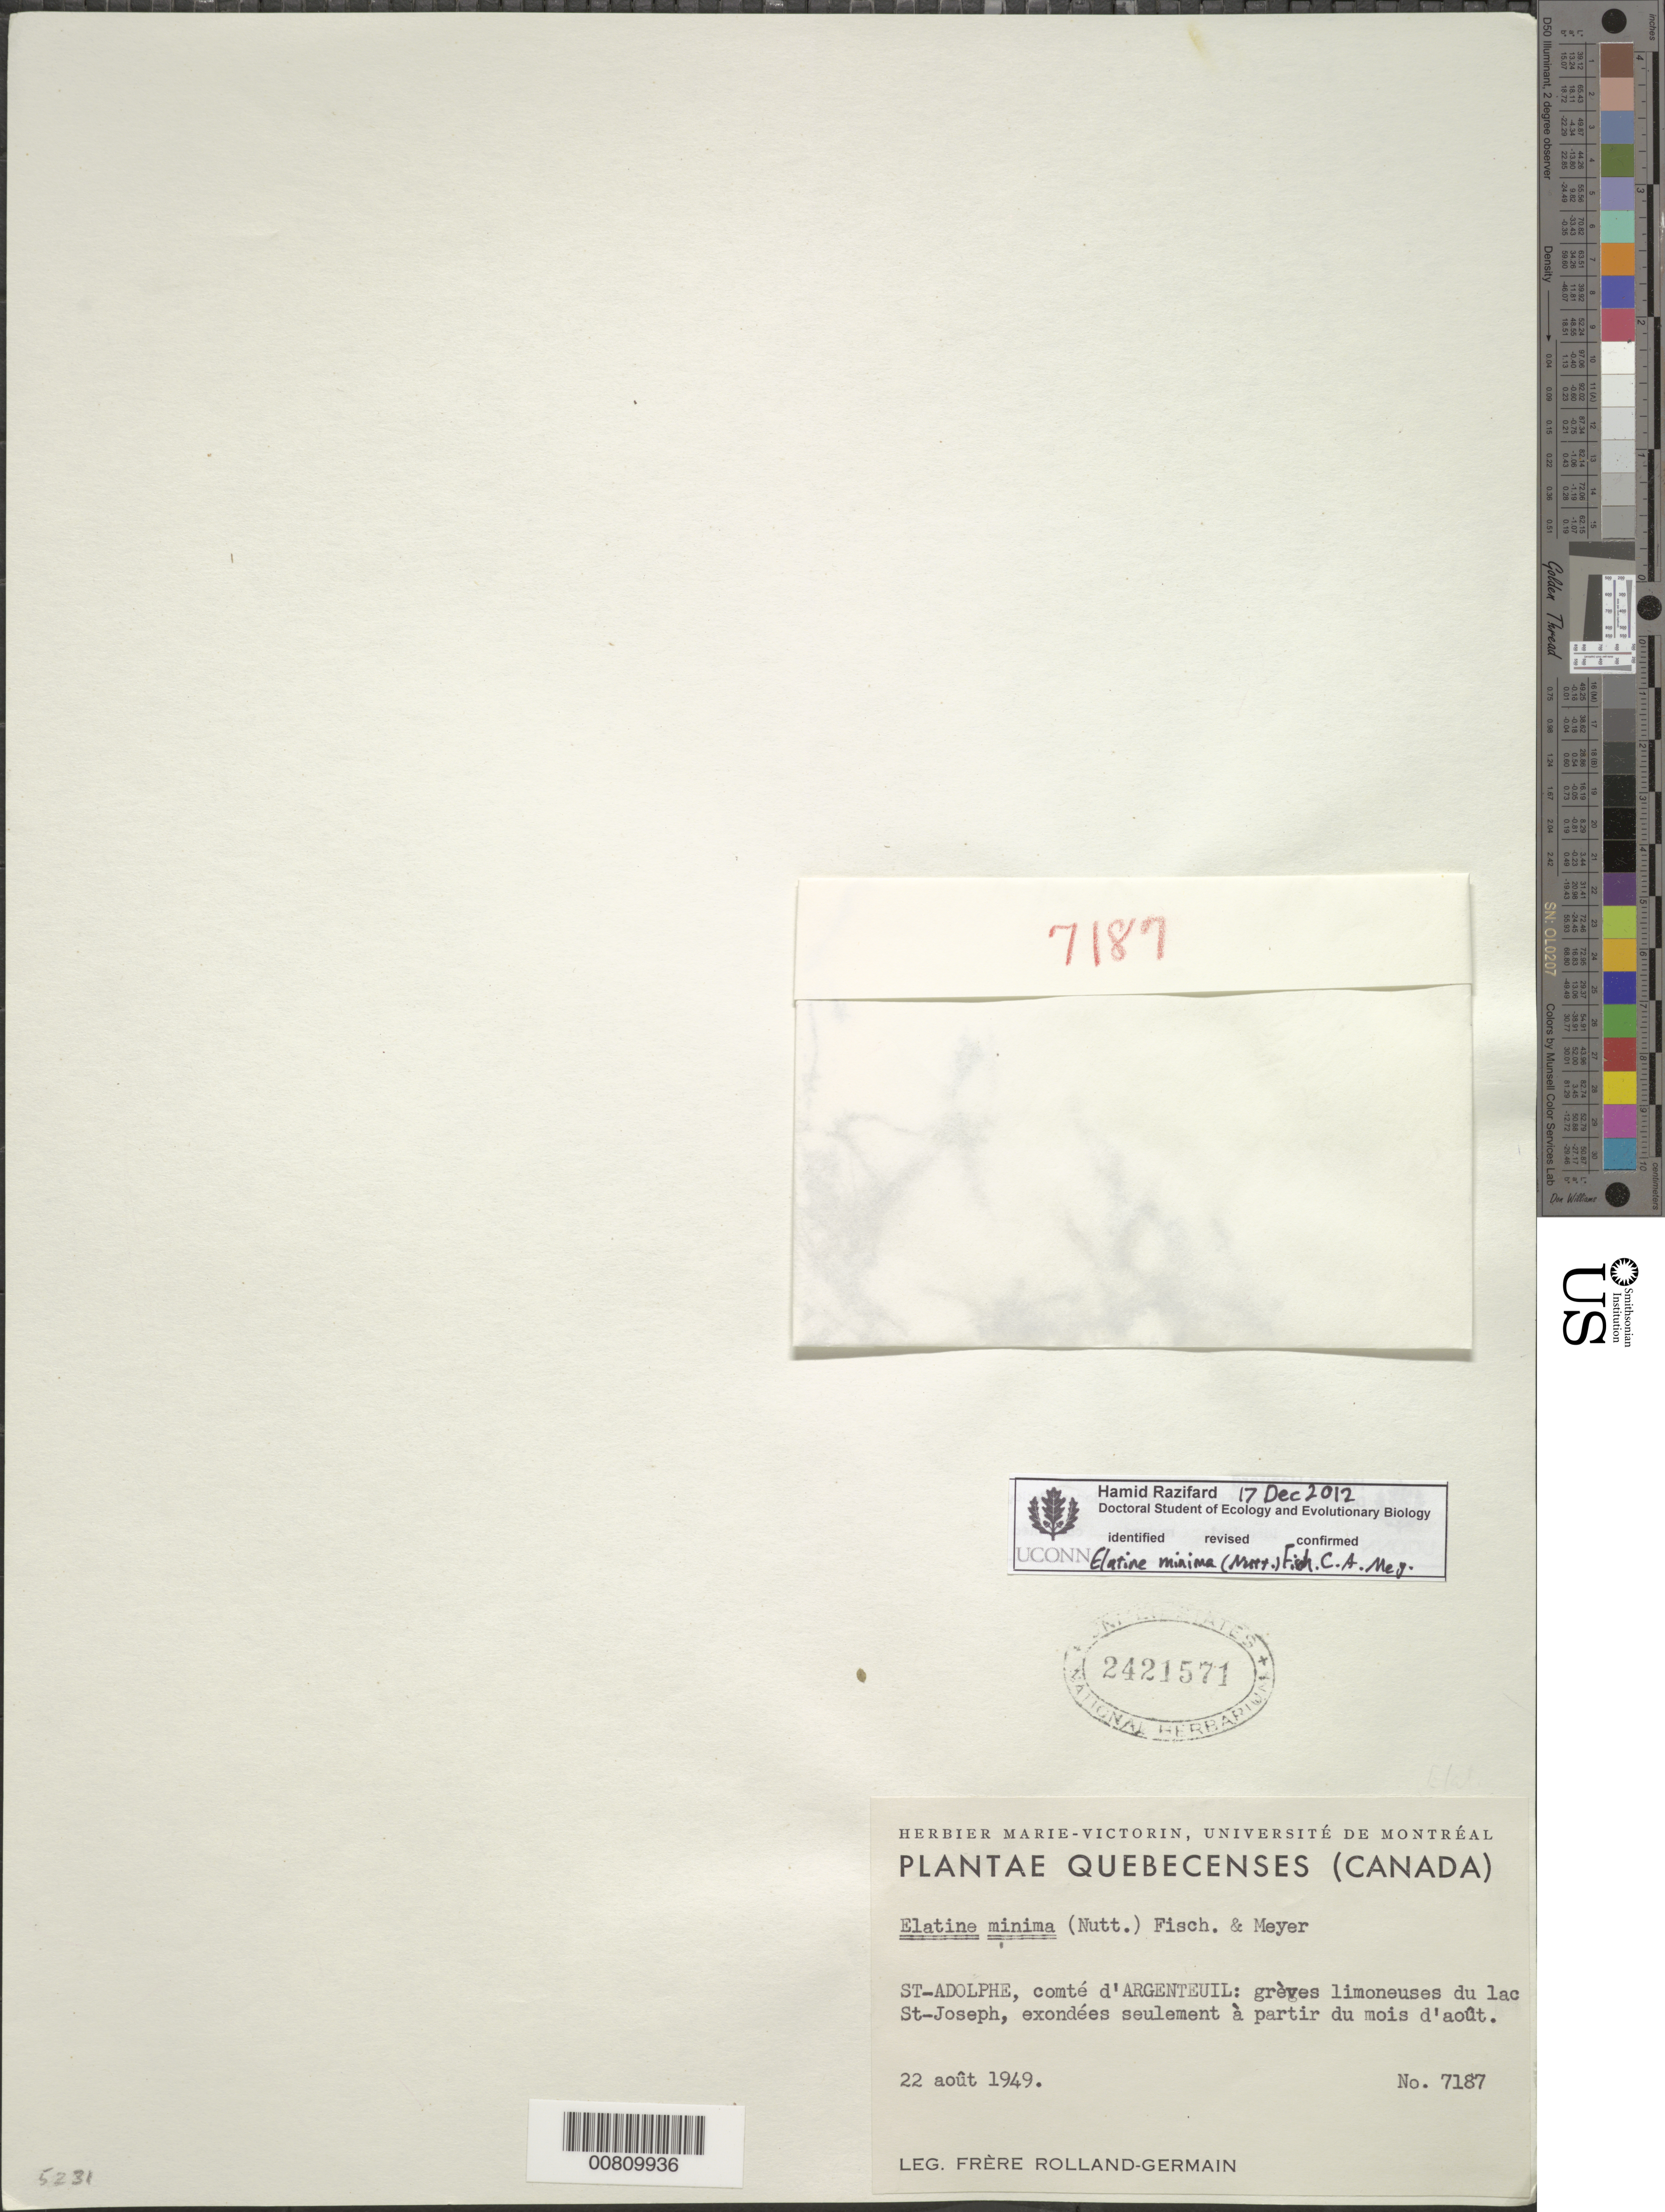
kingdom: Plantae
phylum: Tracheophyta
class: Magnoliopsida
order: Malpighiales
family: Elatinaceae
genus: Elatine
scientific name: Elatine minima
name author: (Nutt.) Fisch. & C.A. Mey.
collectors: Rolland-Germain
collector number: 7187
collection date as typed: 22 Aug 1949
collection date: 1949-08-22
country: Canada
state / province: Quebec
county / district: Argenteuil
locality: St. adolphe de howard, comte d'argenteuil, lac st-joseph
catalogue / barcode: US 2421571